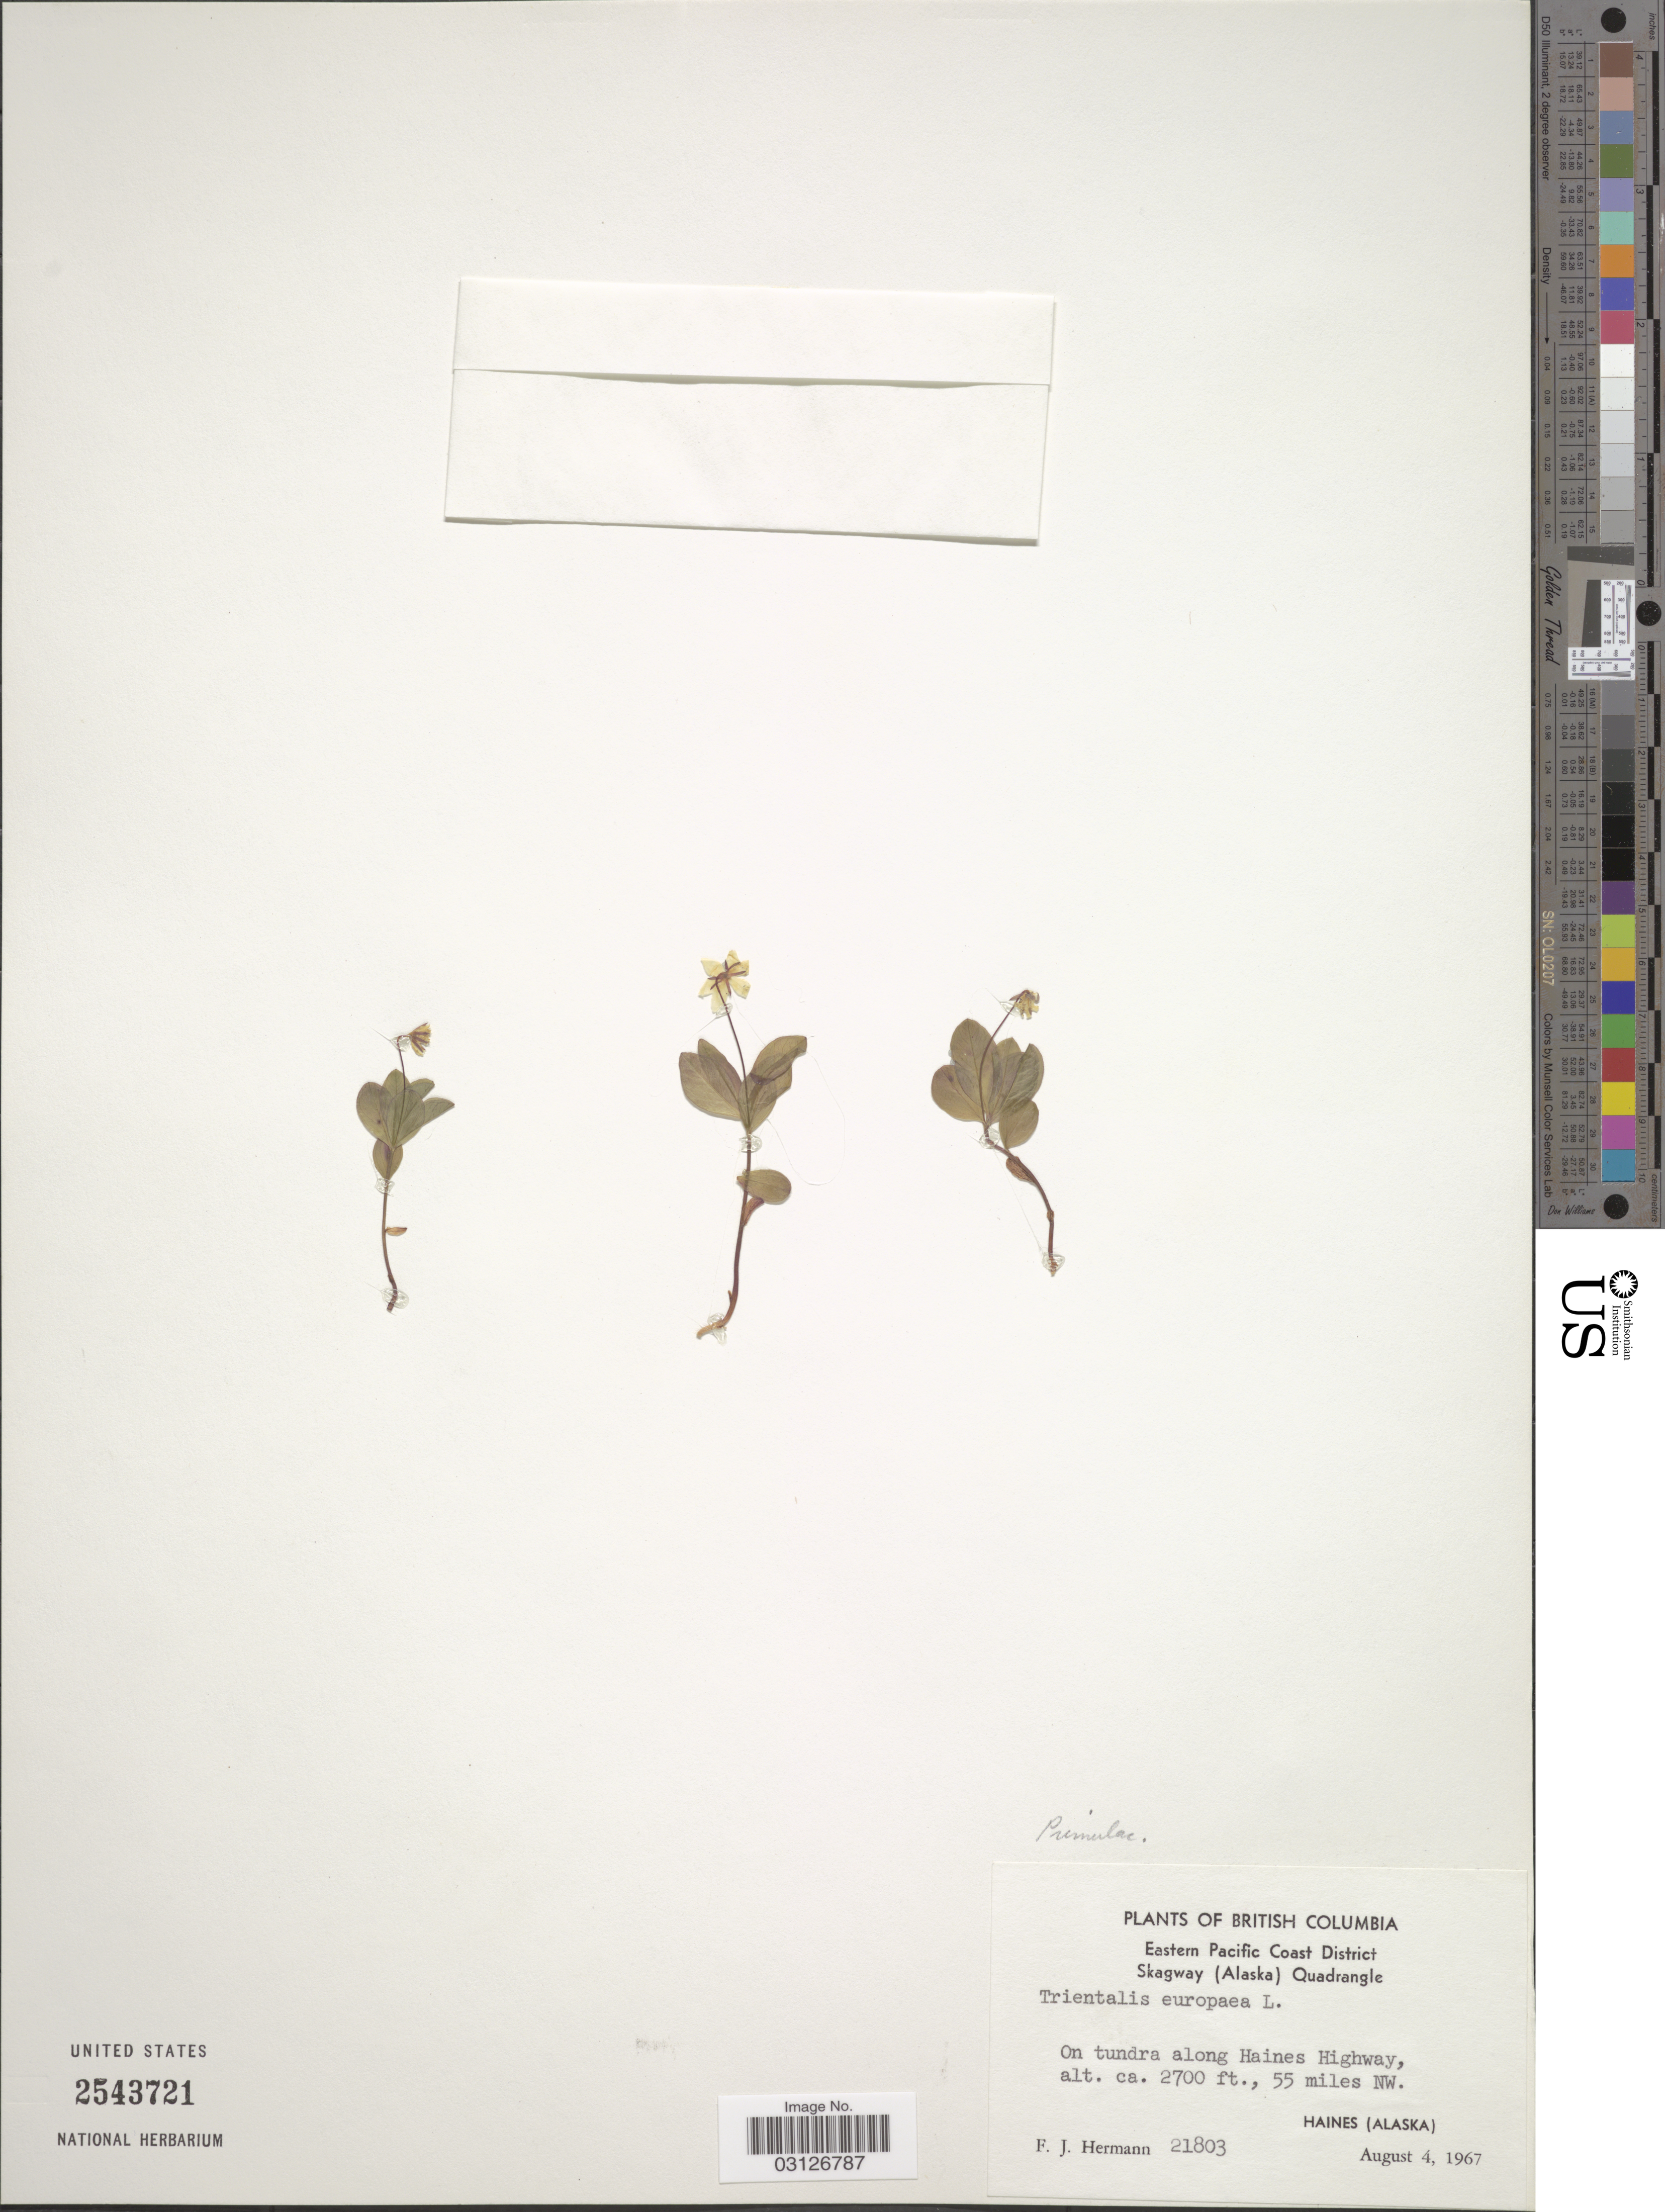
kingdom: Plantae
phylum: Tracheophyta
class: Magnoliopsida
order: Ericales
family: Primulaceae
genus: Trientalis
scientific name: Trientalis europaea subsp. arctica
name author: (Fisch. ex Hook.) Hultén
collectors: F. J. Hermann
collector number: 21803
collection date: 1967-08-04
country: United States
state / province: Alaska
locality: Eastern Pacific Coast District. Skagway (Alaska) Quadrangle. On tundra along Haines Highway. 55 miles NW.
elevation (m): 823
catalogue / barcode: US 2543721